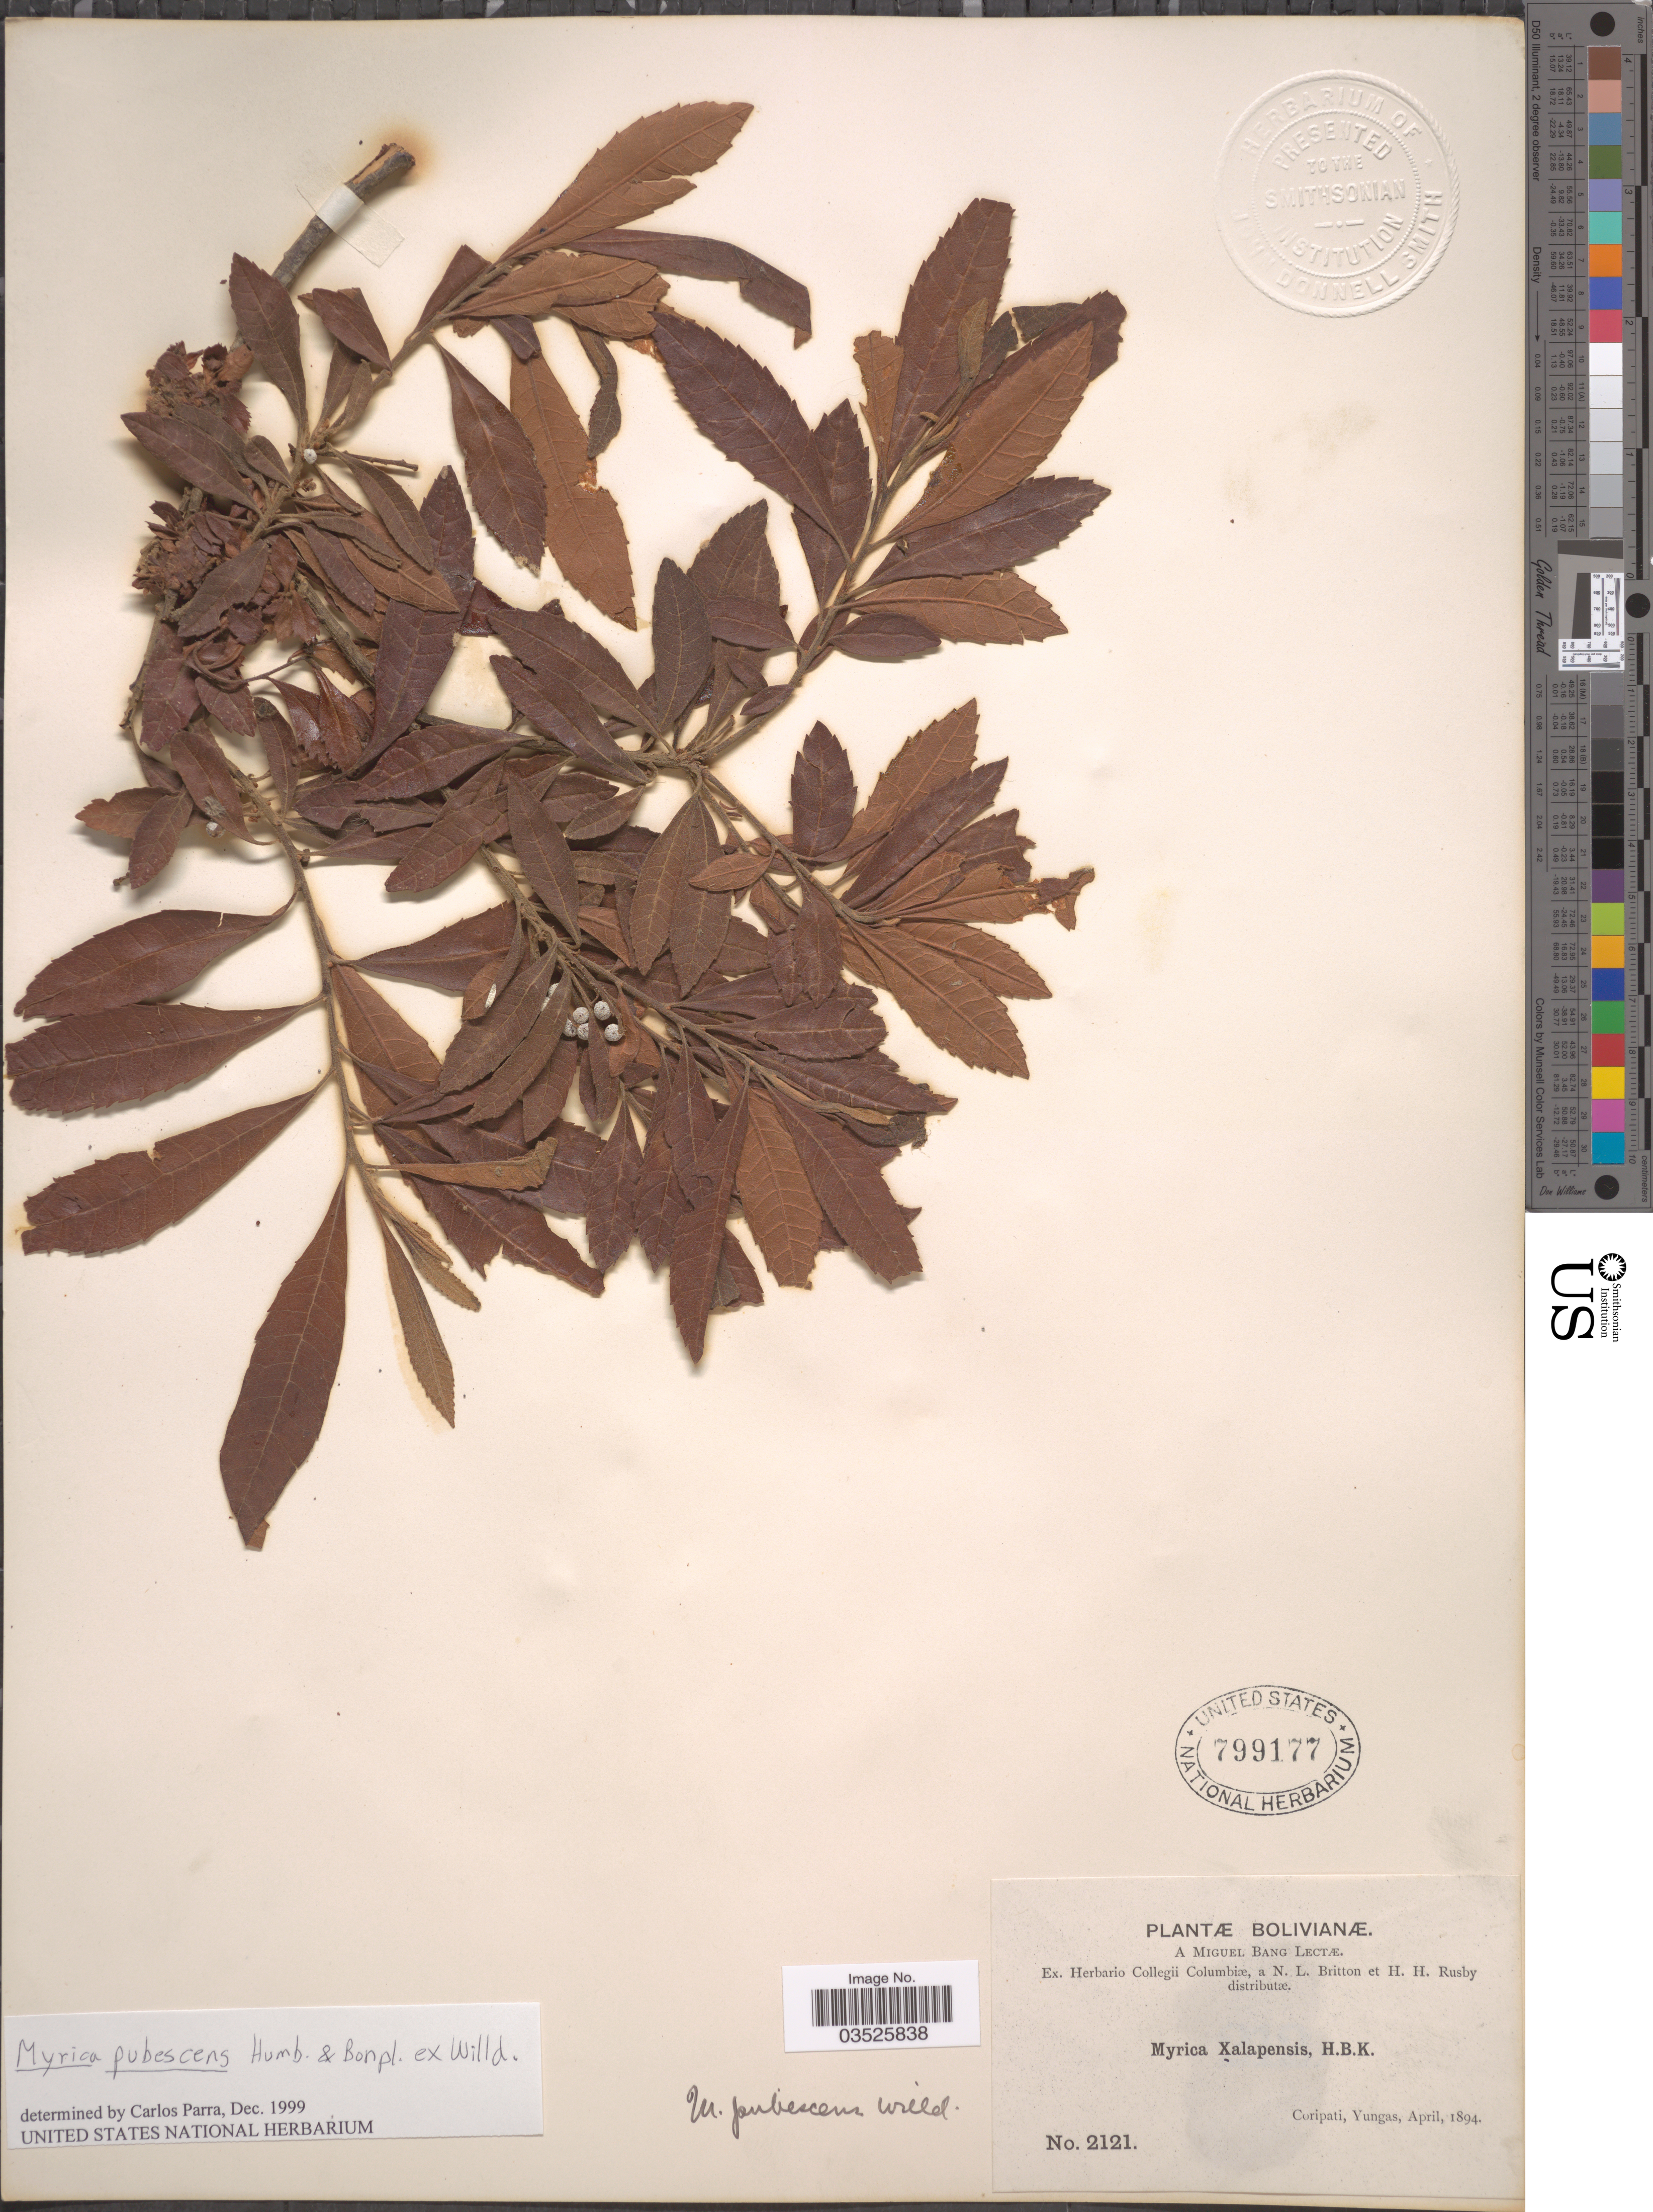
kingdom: Plantae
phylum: Tracheophyta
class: Magnoliopsida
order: Fagales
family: Myricaceae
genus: Morella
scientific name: Morella pubescens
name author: (Humb. & Bonpl. ex Willd.) Wilbur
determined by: Strong, M. T., (US), Smithsonian Institution - National Museum of Natural History (UNITED STATES)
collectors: M. Bang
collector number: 2121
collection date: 1894-04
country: Bolivia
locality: Coripati, Yungas.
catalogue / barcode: US 799177